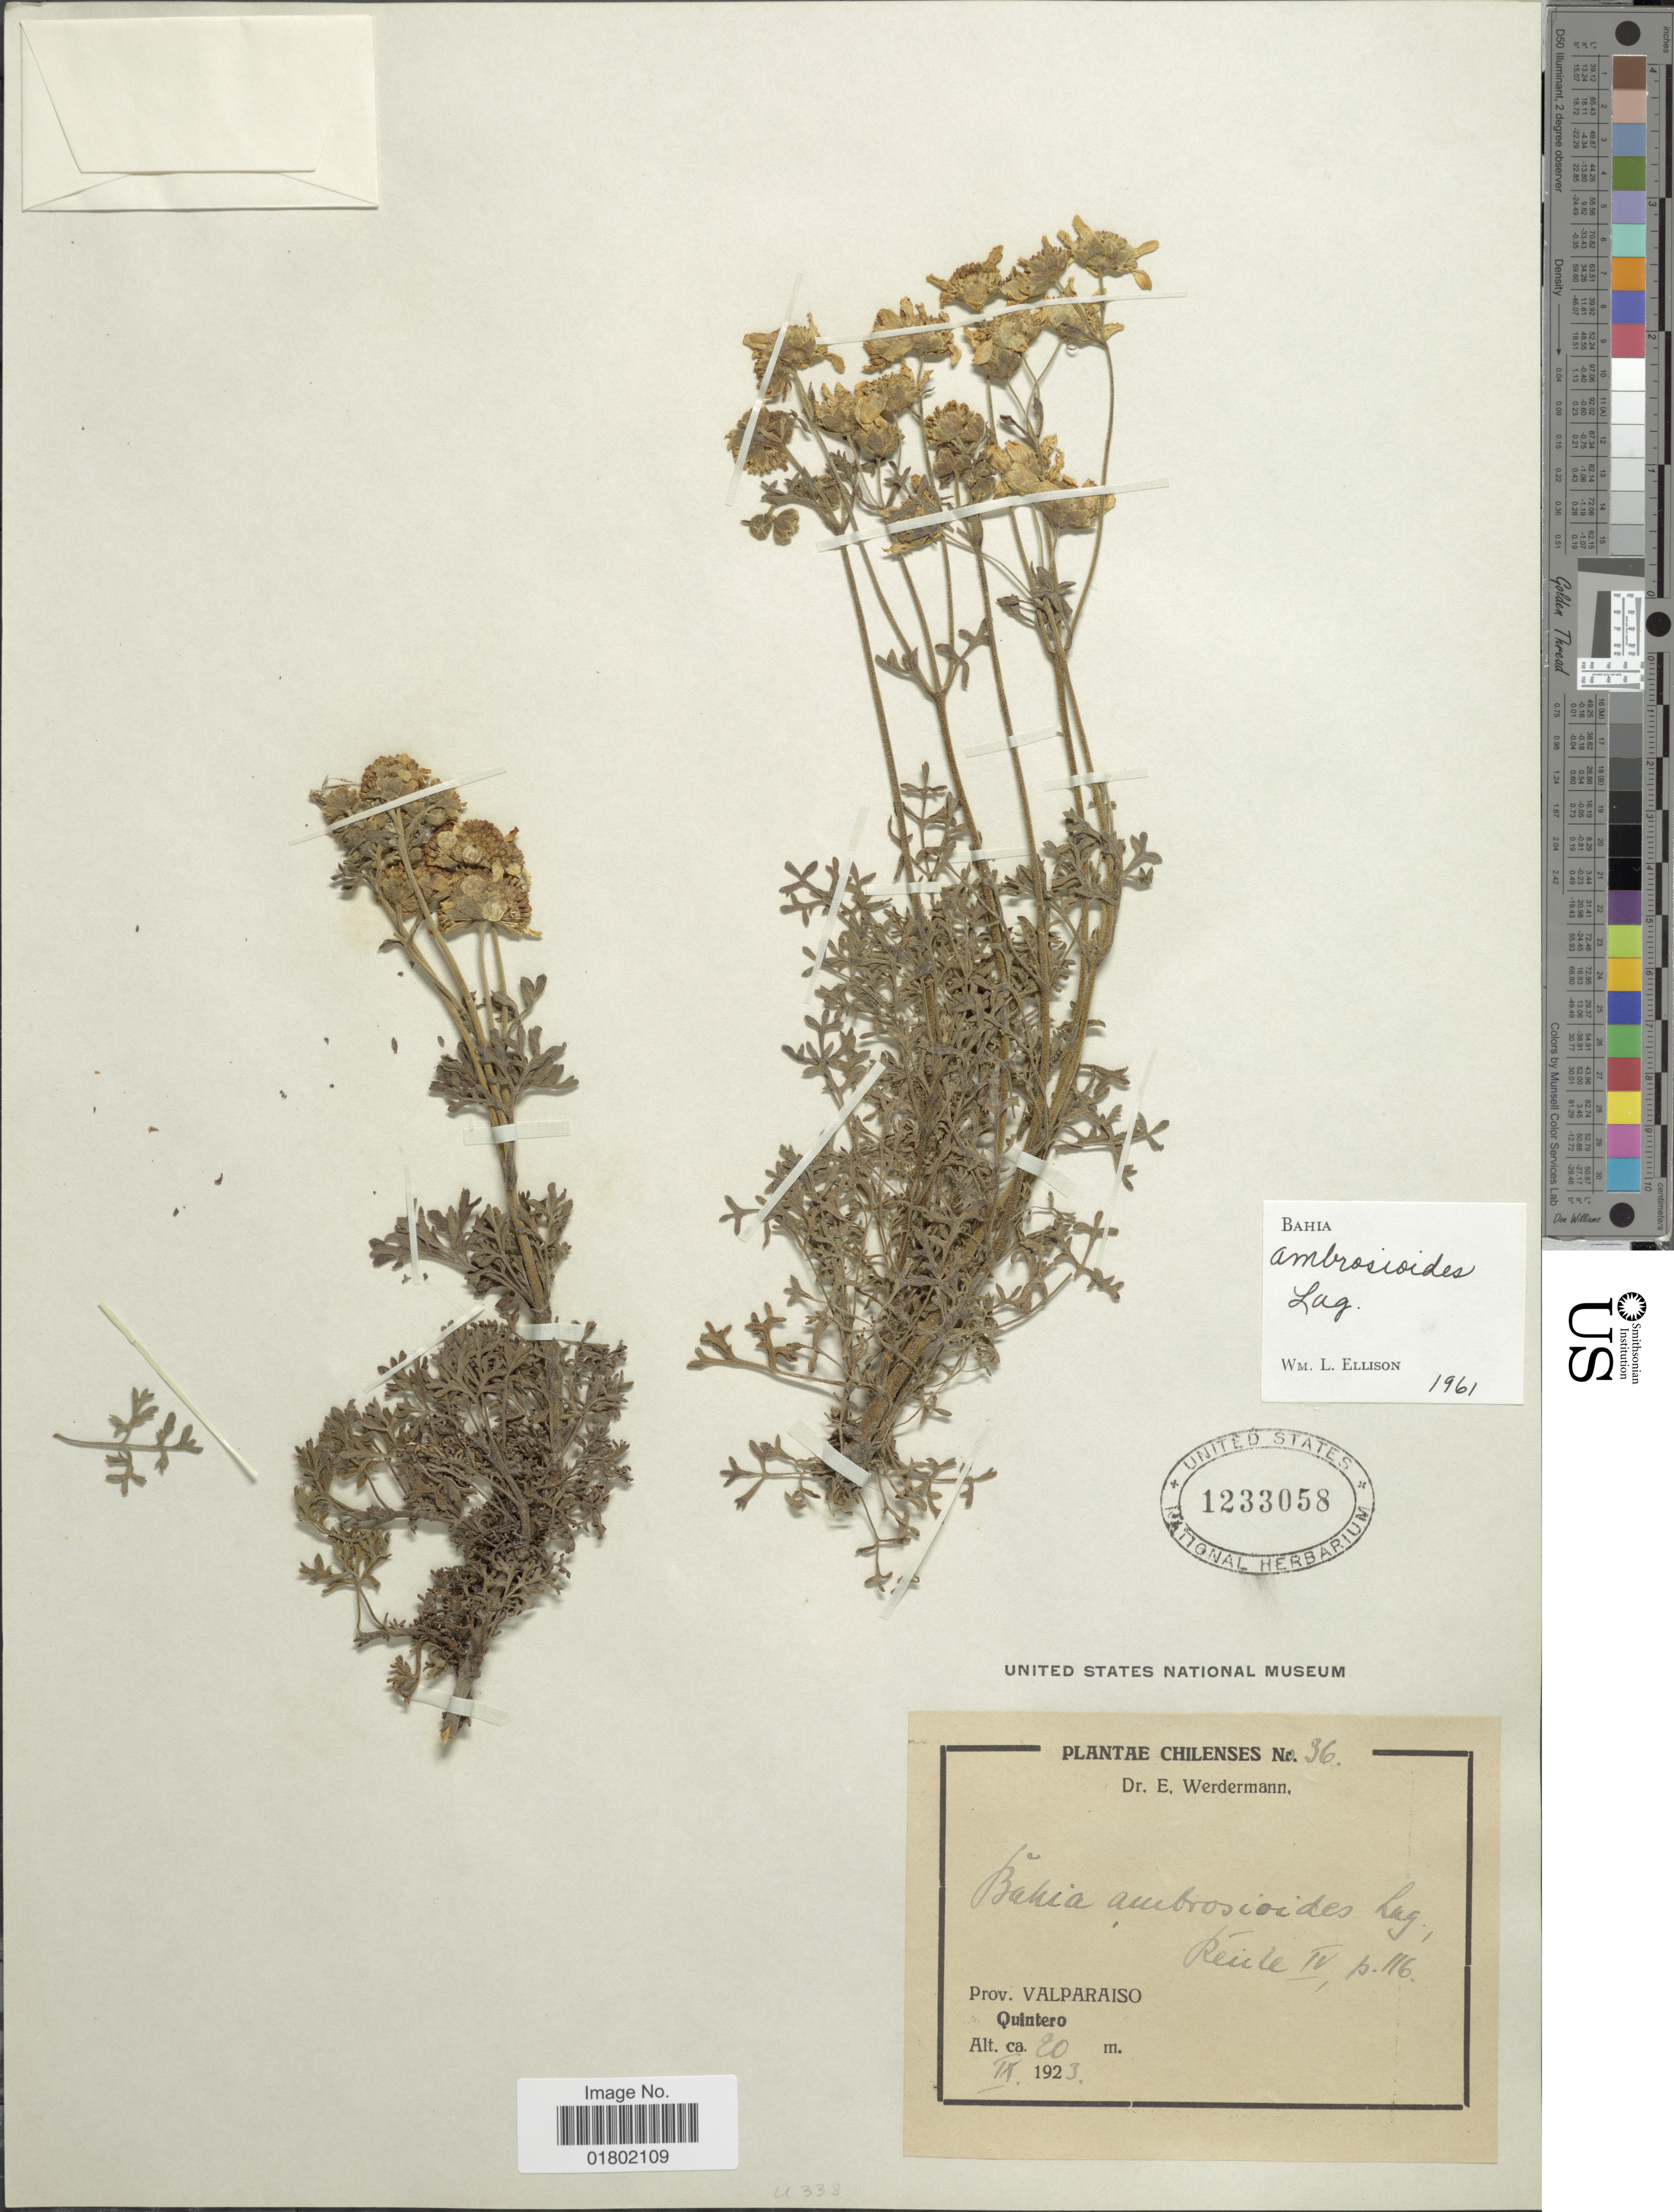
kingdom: Plantae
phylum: Tracheophyta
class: Magnoliopsida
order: Asterales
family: Asteraceae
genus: Bahia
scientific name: Bahia ambrosioides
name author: Lag.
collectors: E. Werdermann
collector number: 36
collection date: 1923-09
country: Chile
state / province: Valparaíso (V)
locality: Quintero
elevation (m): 20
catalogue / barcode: US 1233058